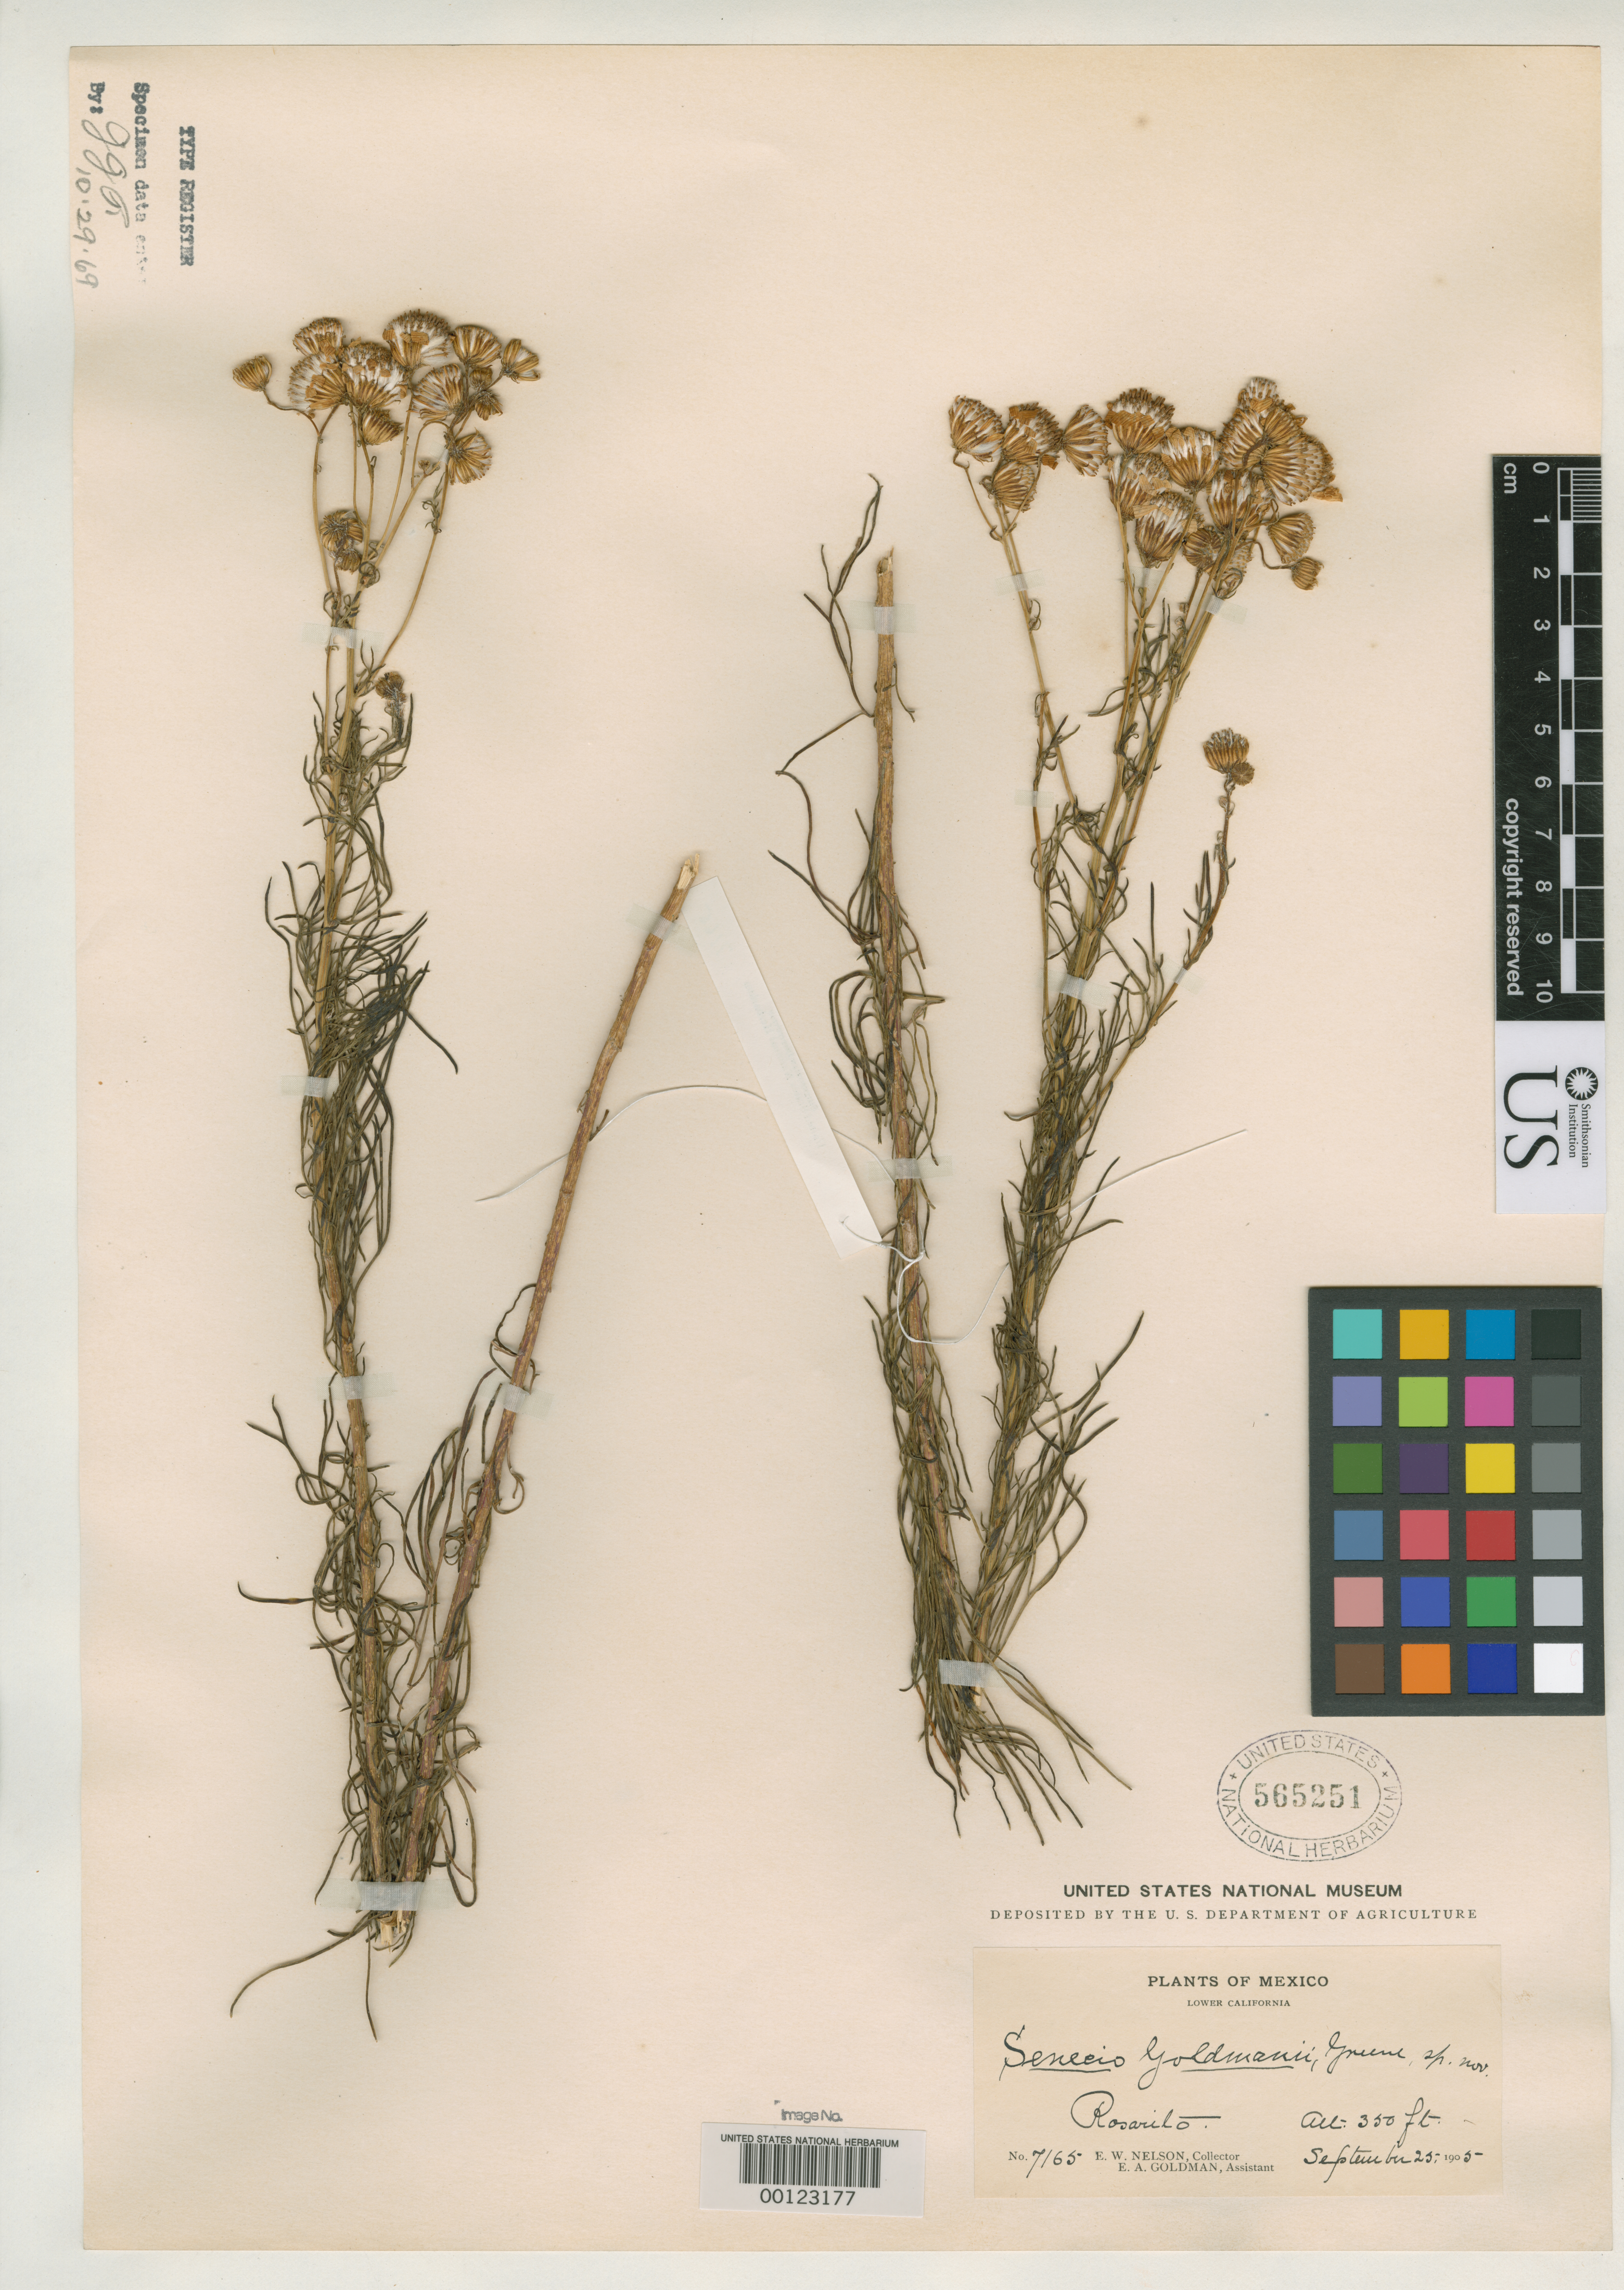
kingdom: Plantae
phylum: Tracheophyta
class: Magnoliopsida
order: Asterales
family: Asteraceae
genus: Senecio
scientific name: Senecio goldmanii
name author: Greene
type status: Holotype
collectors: E. W. Nelson & E. A. Goldman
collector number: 7165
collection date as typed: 25 Sep 1905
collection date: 1905-09-25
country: Mexico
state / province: Baja California Norte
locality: Rosarito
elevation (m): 107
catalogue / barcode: US 565251